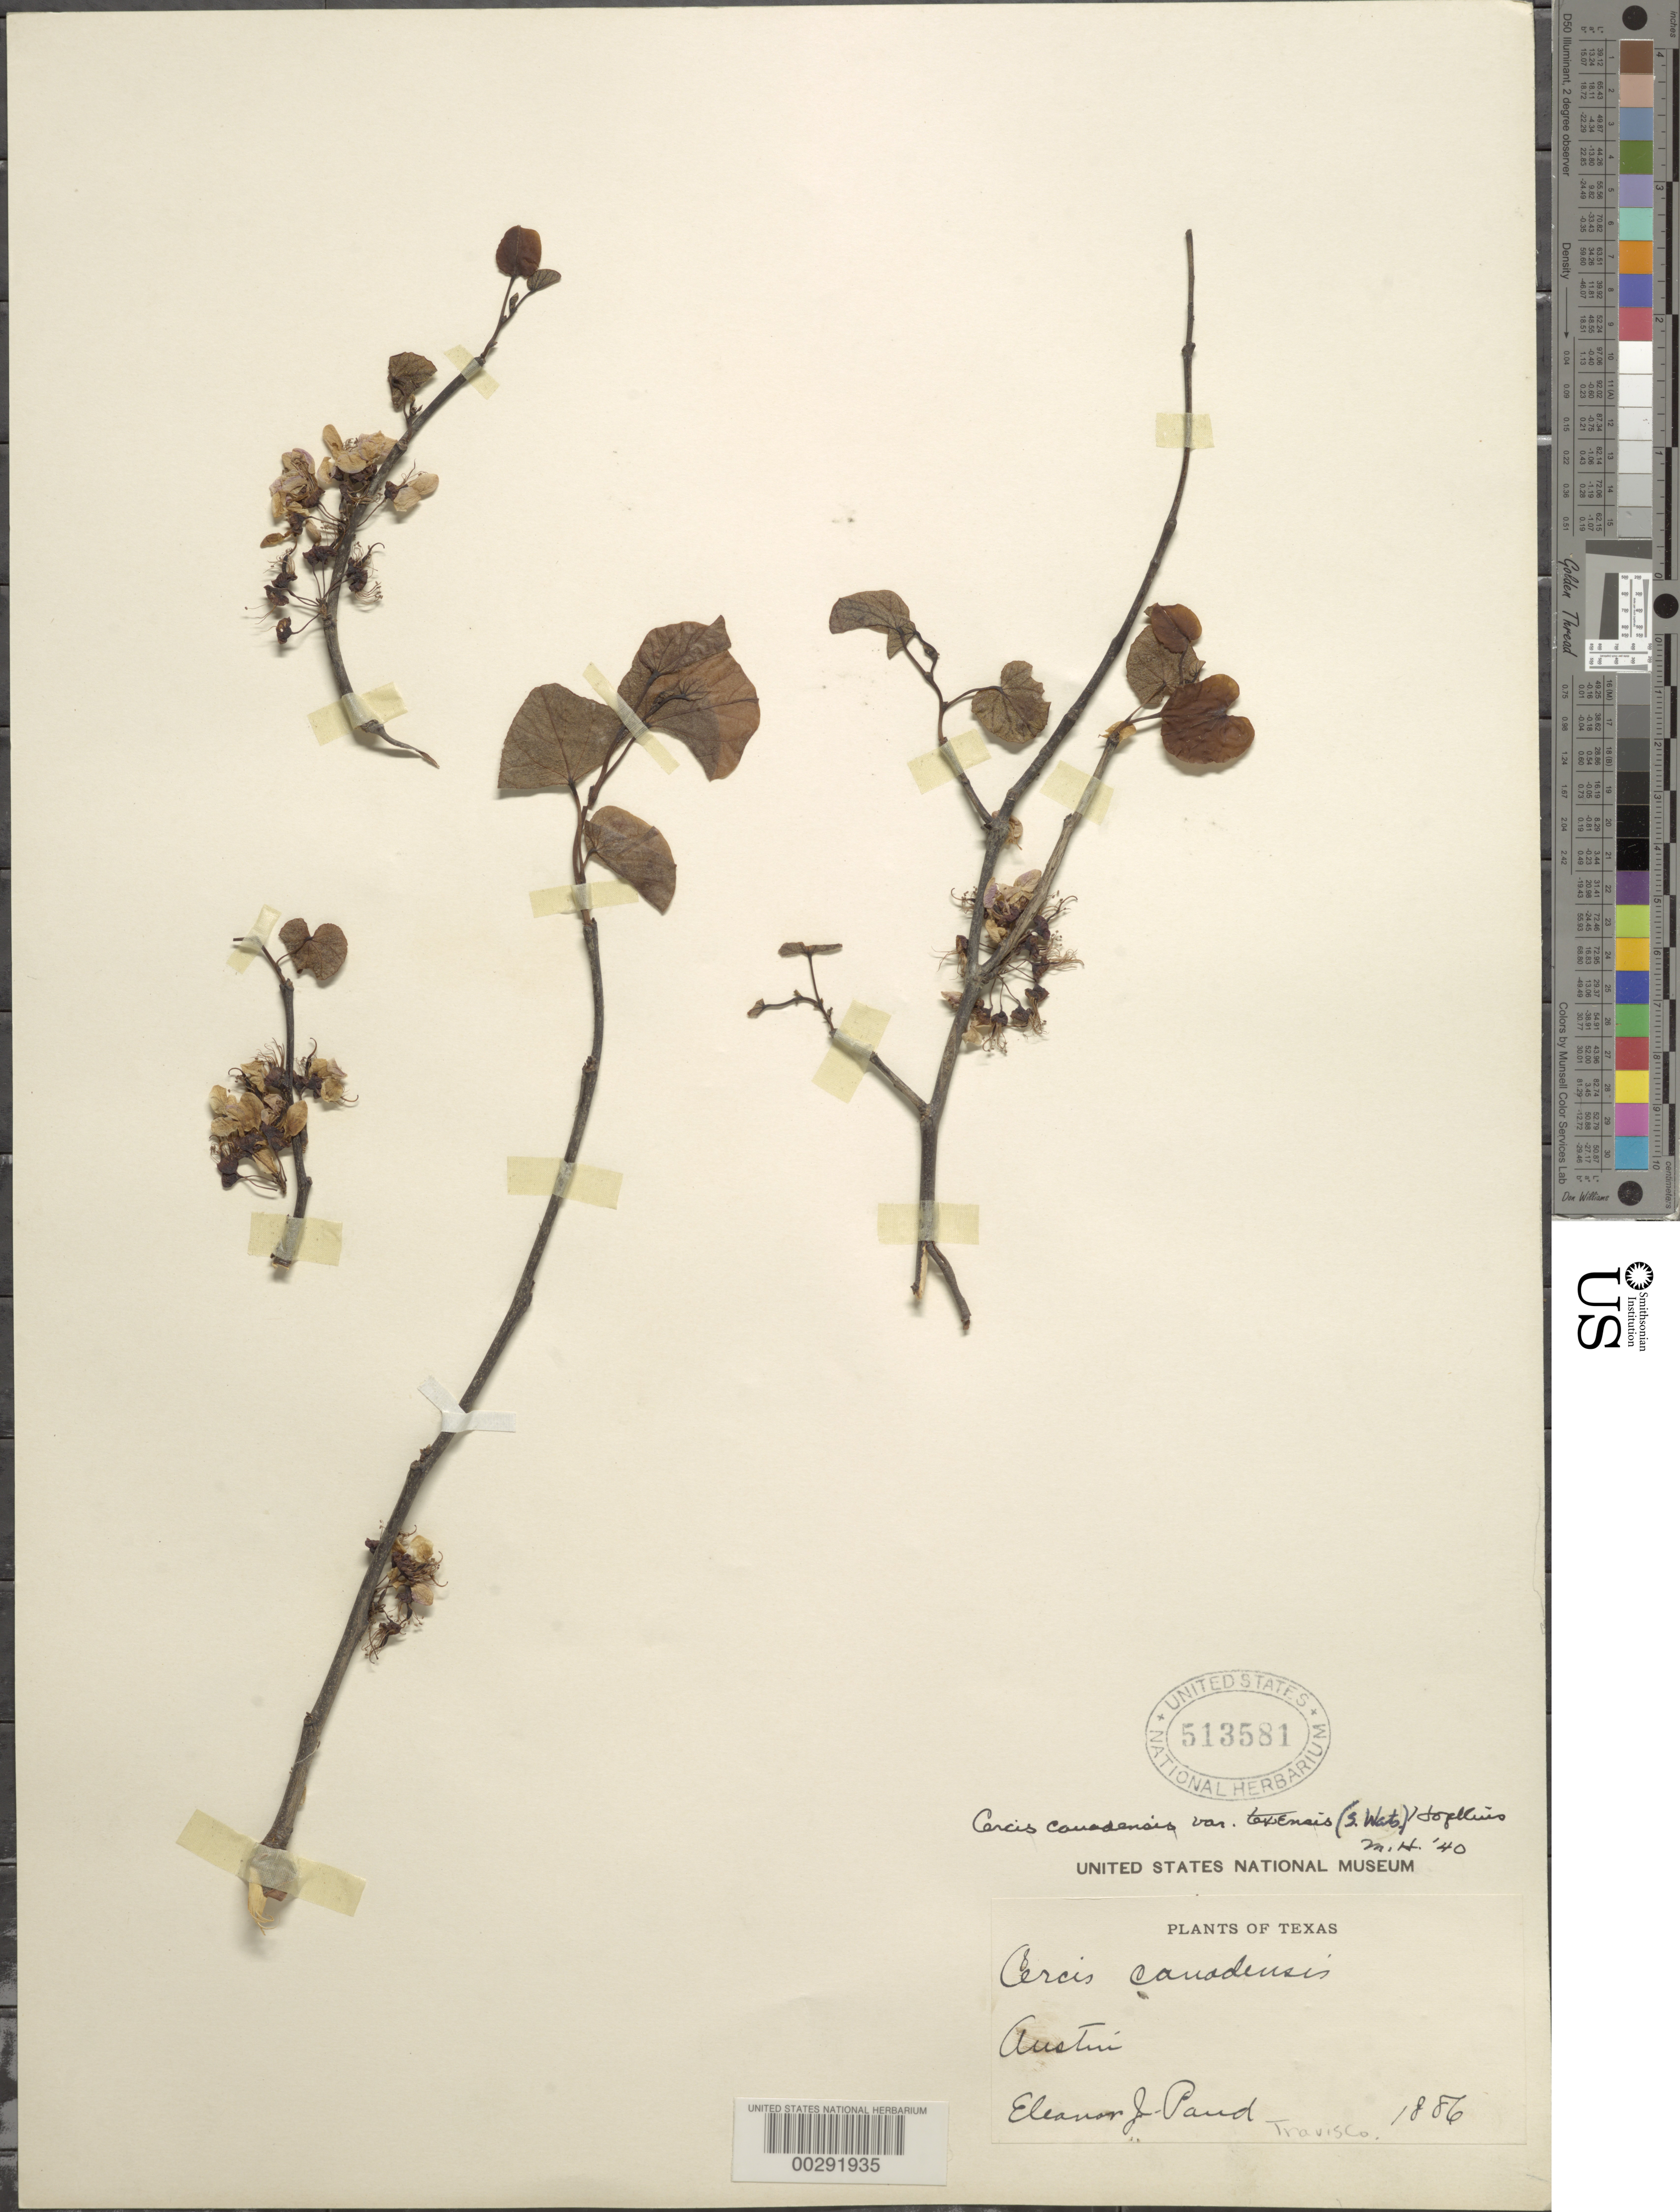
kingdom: Plantae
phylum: Tracheophyta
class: Magnoliopsida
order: Fabales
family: Fabaceae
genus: Cercis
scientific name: Cercis reniformis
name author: A. Gray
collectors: E. Pand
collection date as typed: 1886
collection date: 1886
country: United States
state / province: Texas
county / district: Travis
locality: Austin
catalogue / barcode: US 513581